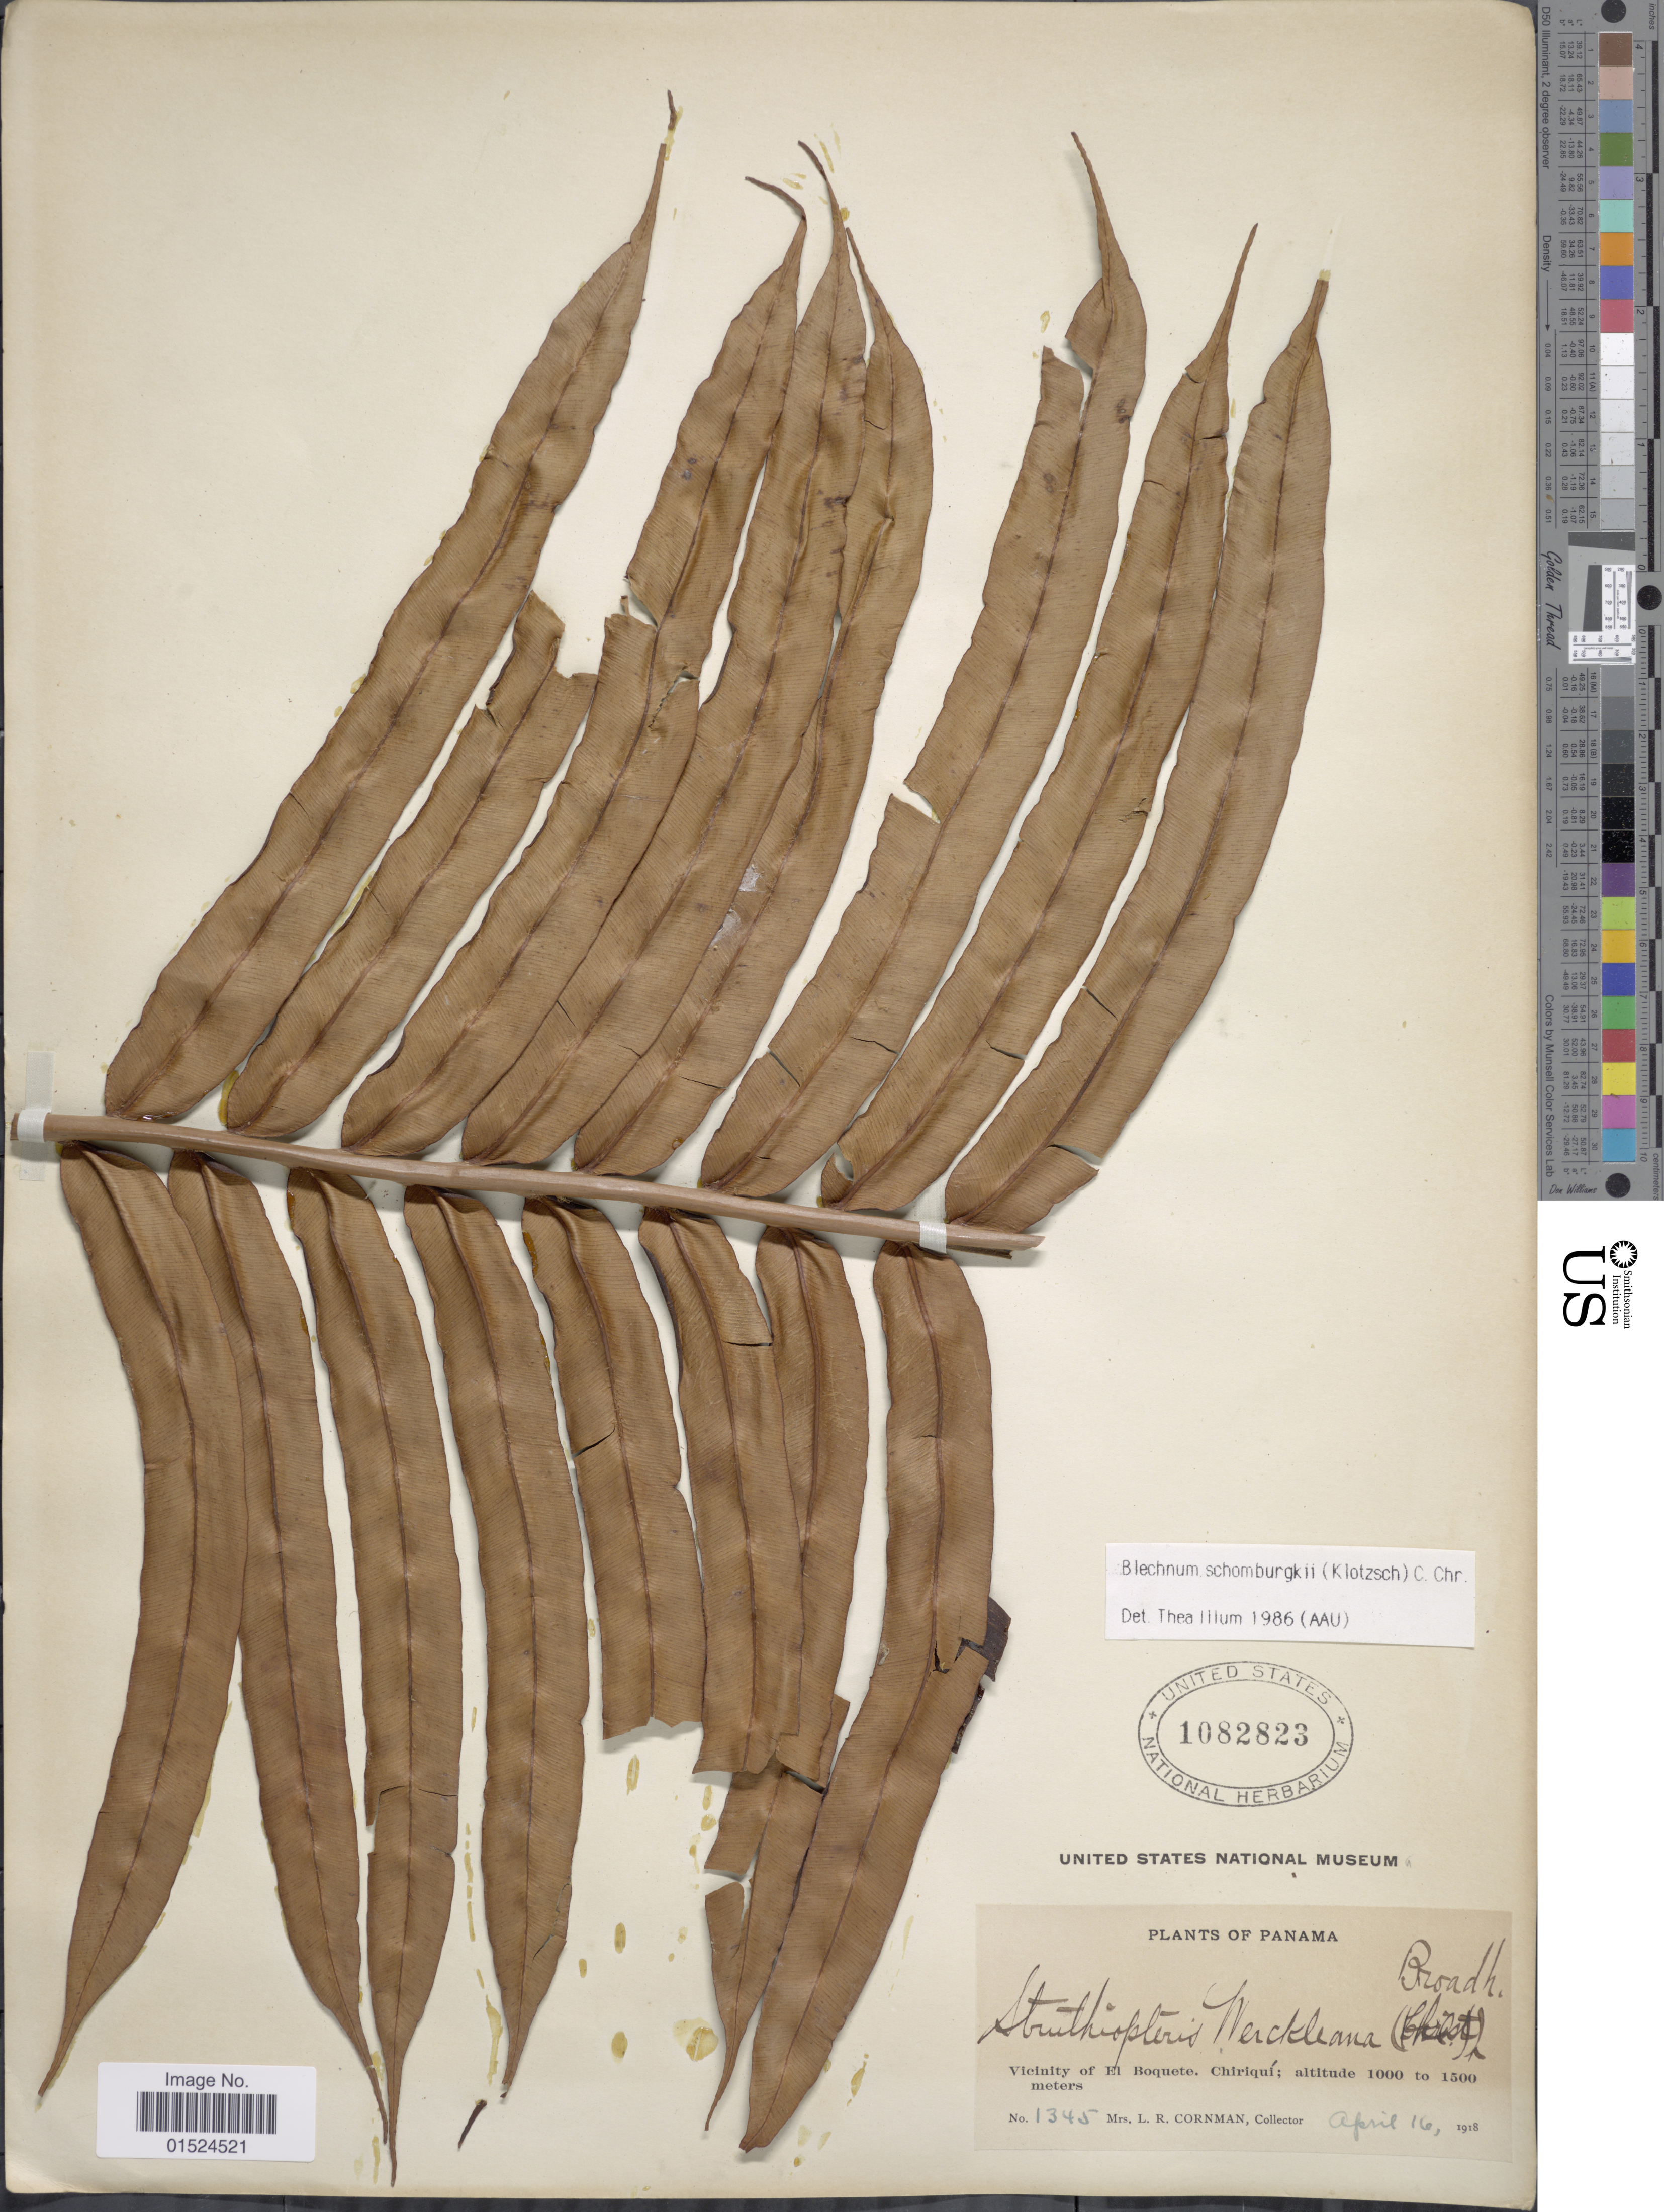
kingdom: Plantae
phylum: Tracheophyta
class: Polypodiopsida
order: Polypodiales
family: Blechnaceae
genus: Blechnum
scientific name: Blechnum schomburgkii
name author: (Klotzsch) C. Chr.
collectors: L. Cornman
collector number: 1345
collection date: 1918-04-16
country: Panama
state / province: Chiriqui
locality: Vicinity of El Boquete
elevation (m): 1000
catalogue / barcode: US 1082823